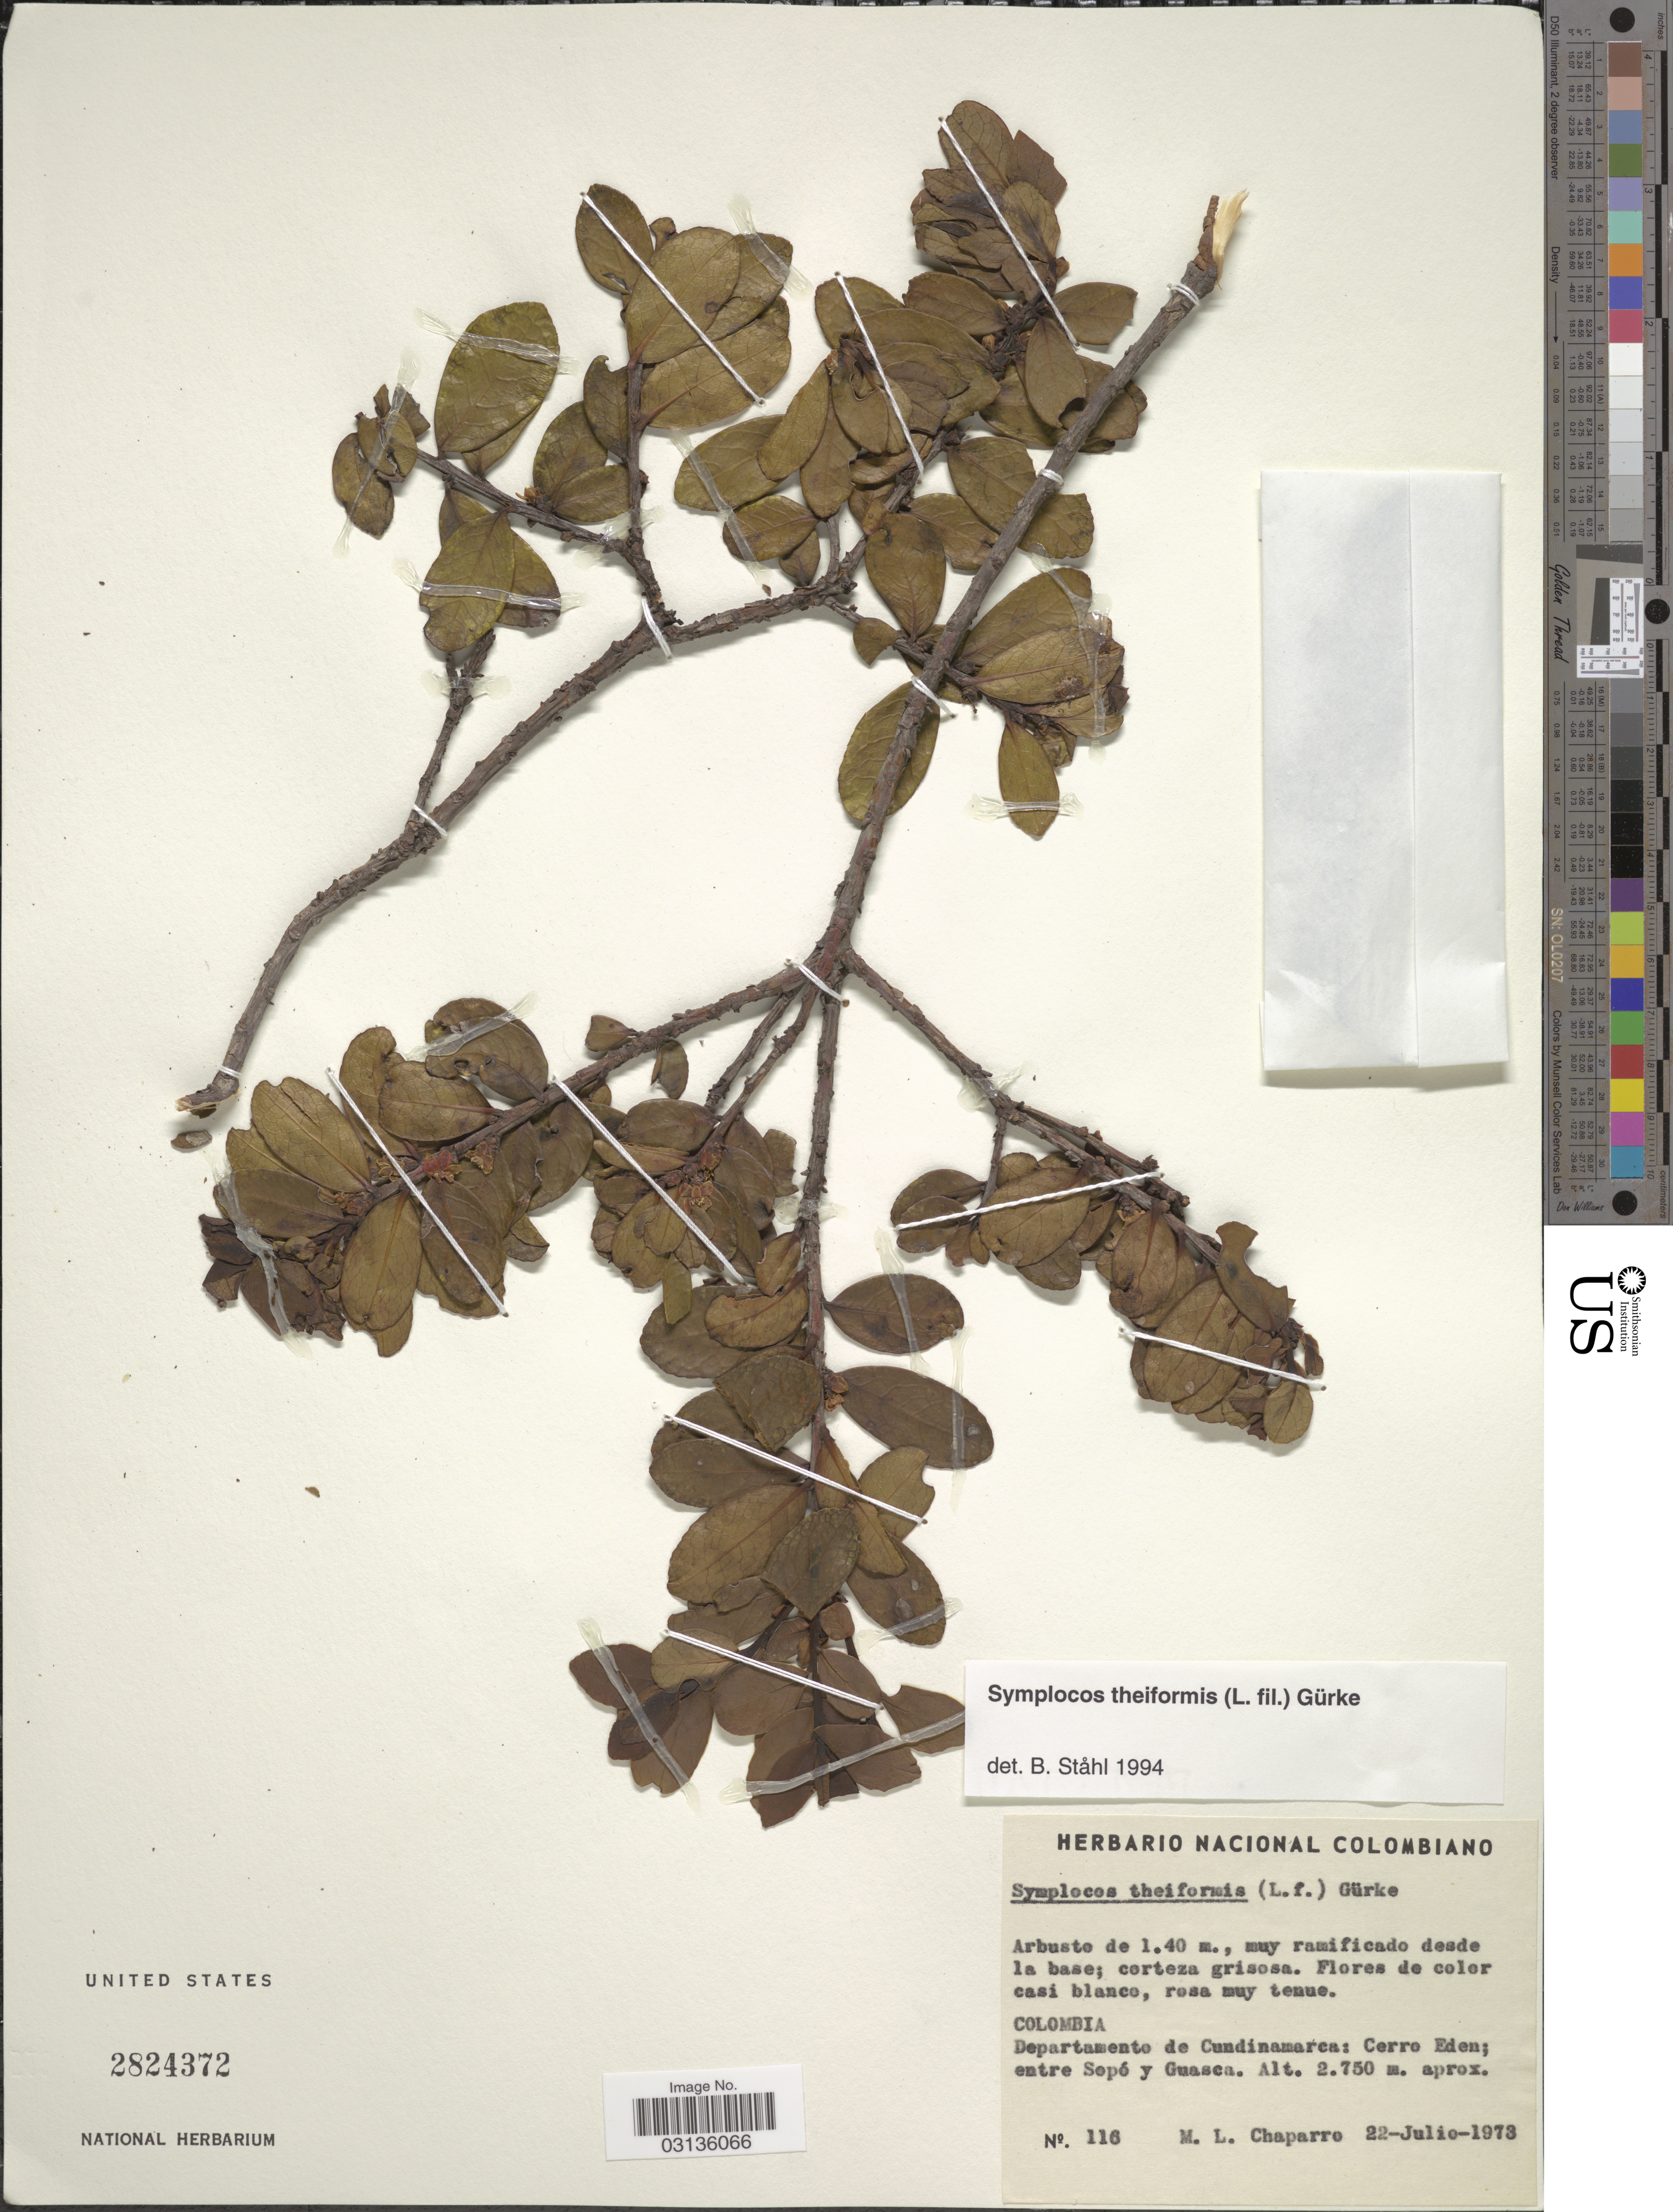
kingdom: Plantae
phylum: Tracheophyta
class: Magnoliopsida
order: Ericales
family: Symplocaceae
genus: Symplocos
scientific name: Symplocos theiformis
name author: (L. f.) Oken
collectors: M. Chaparro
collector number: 116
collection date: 1973-07-22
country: Colombia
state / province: Cundinamarca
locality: Departamento de Cundinamarca: Cerro Eden; entre Sopó y Guasca.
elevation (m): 2750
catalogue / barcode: US 2824372